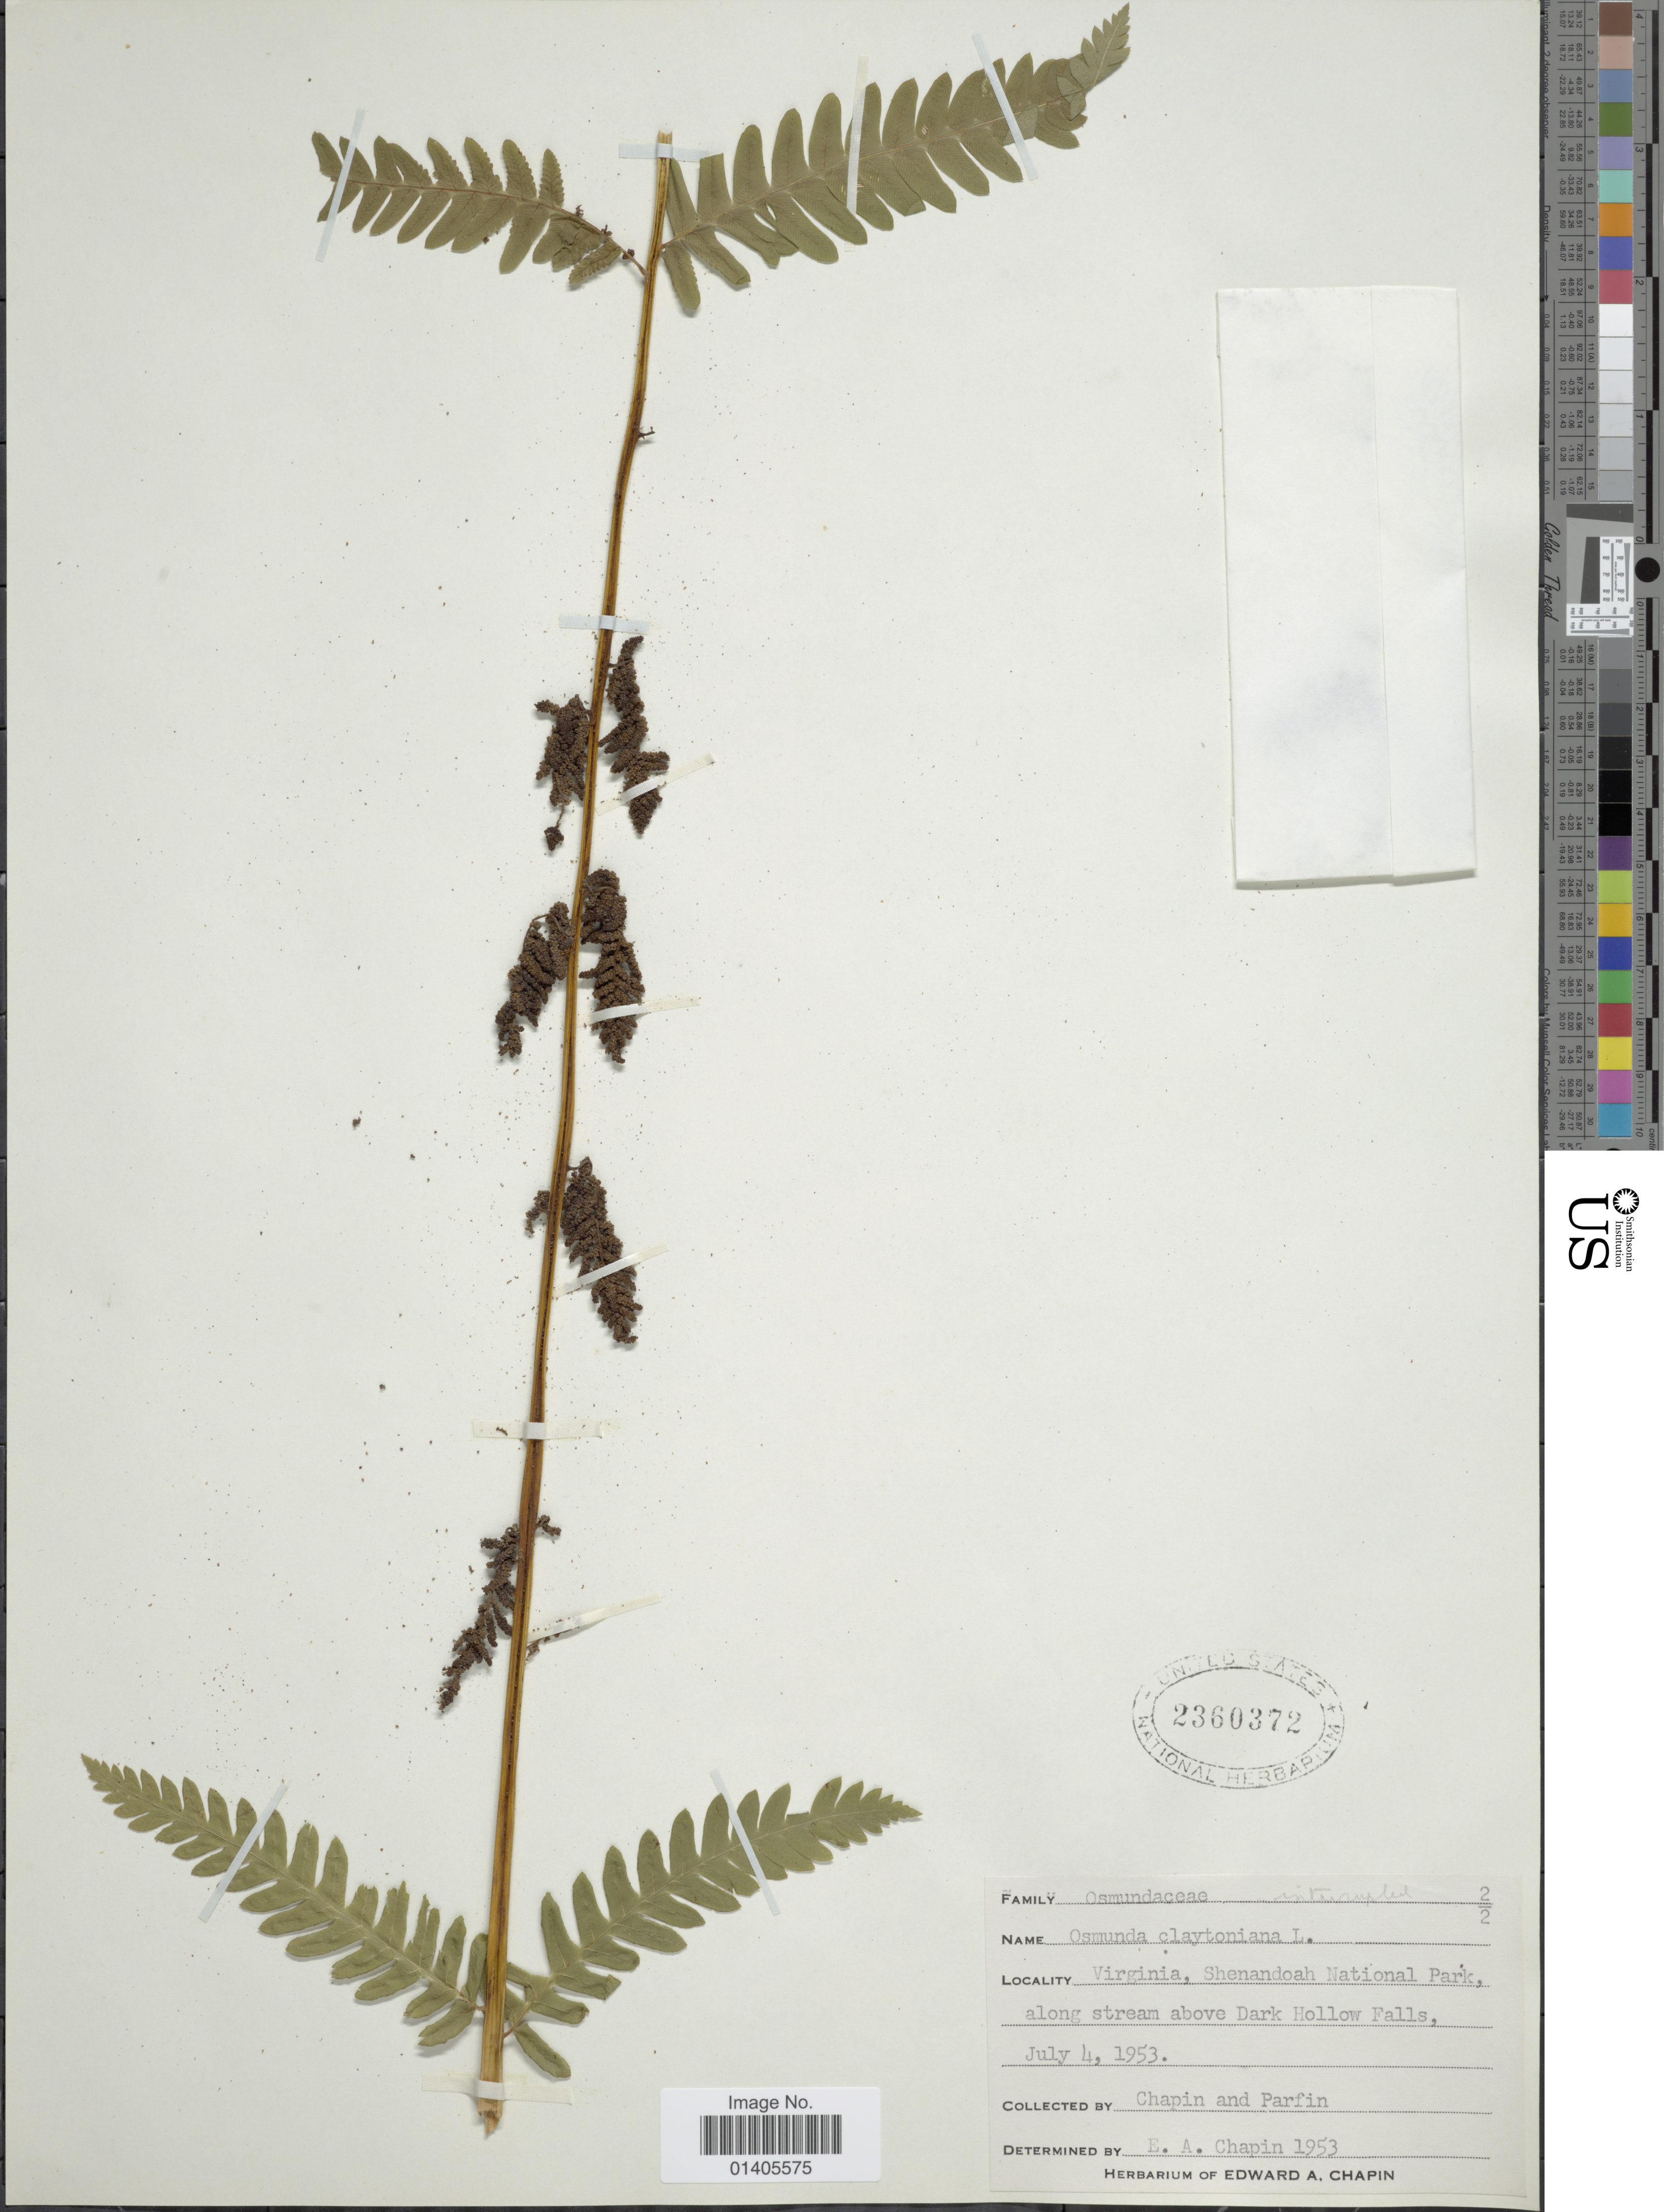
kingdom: Plantae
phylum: Tracheophyta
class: Polypodiopsida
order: Osmundales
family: Osmundaceae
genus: Osmunda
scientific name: Osmunda claytoniana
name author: (L.) Tagawa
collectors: -. Chapin & -. Parfin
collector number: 2/2 ?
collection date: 1953-07-04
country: United States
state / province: Virginia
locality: Shenandoah National Park, along stream above Dark Hollow Falls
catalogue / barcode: US 2360372